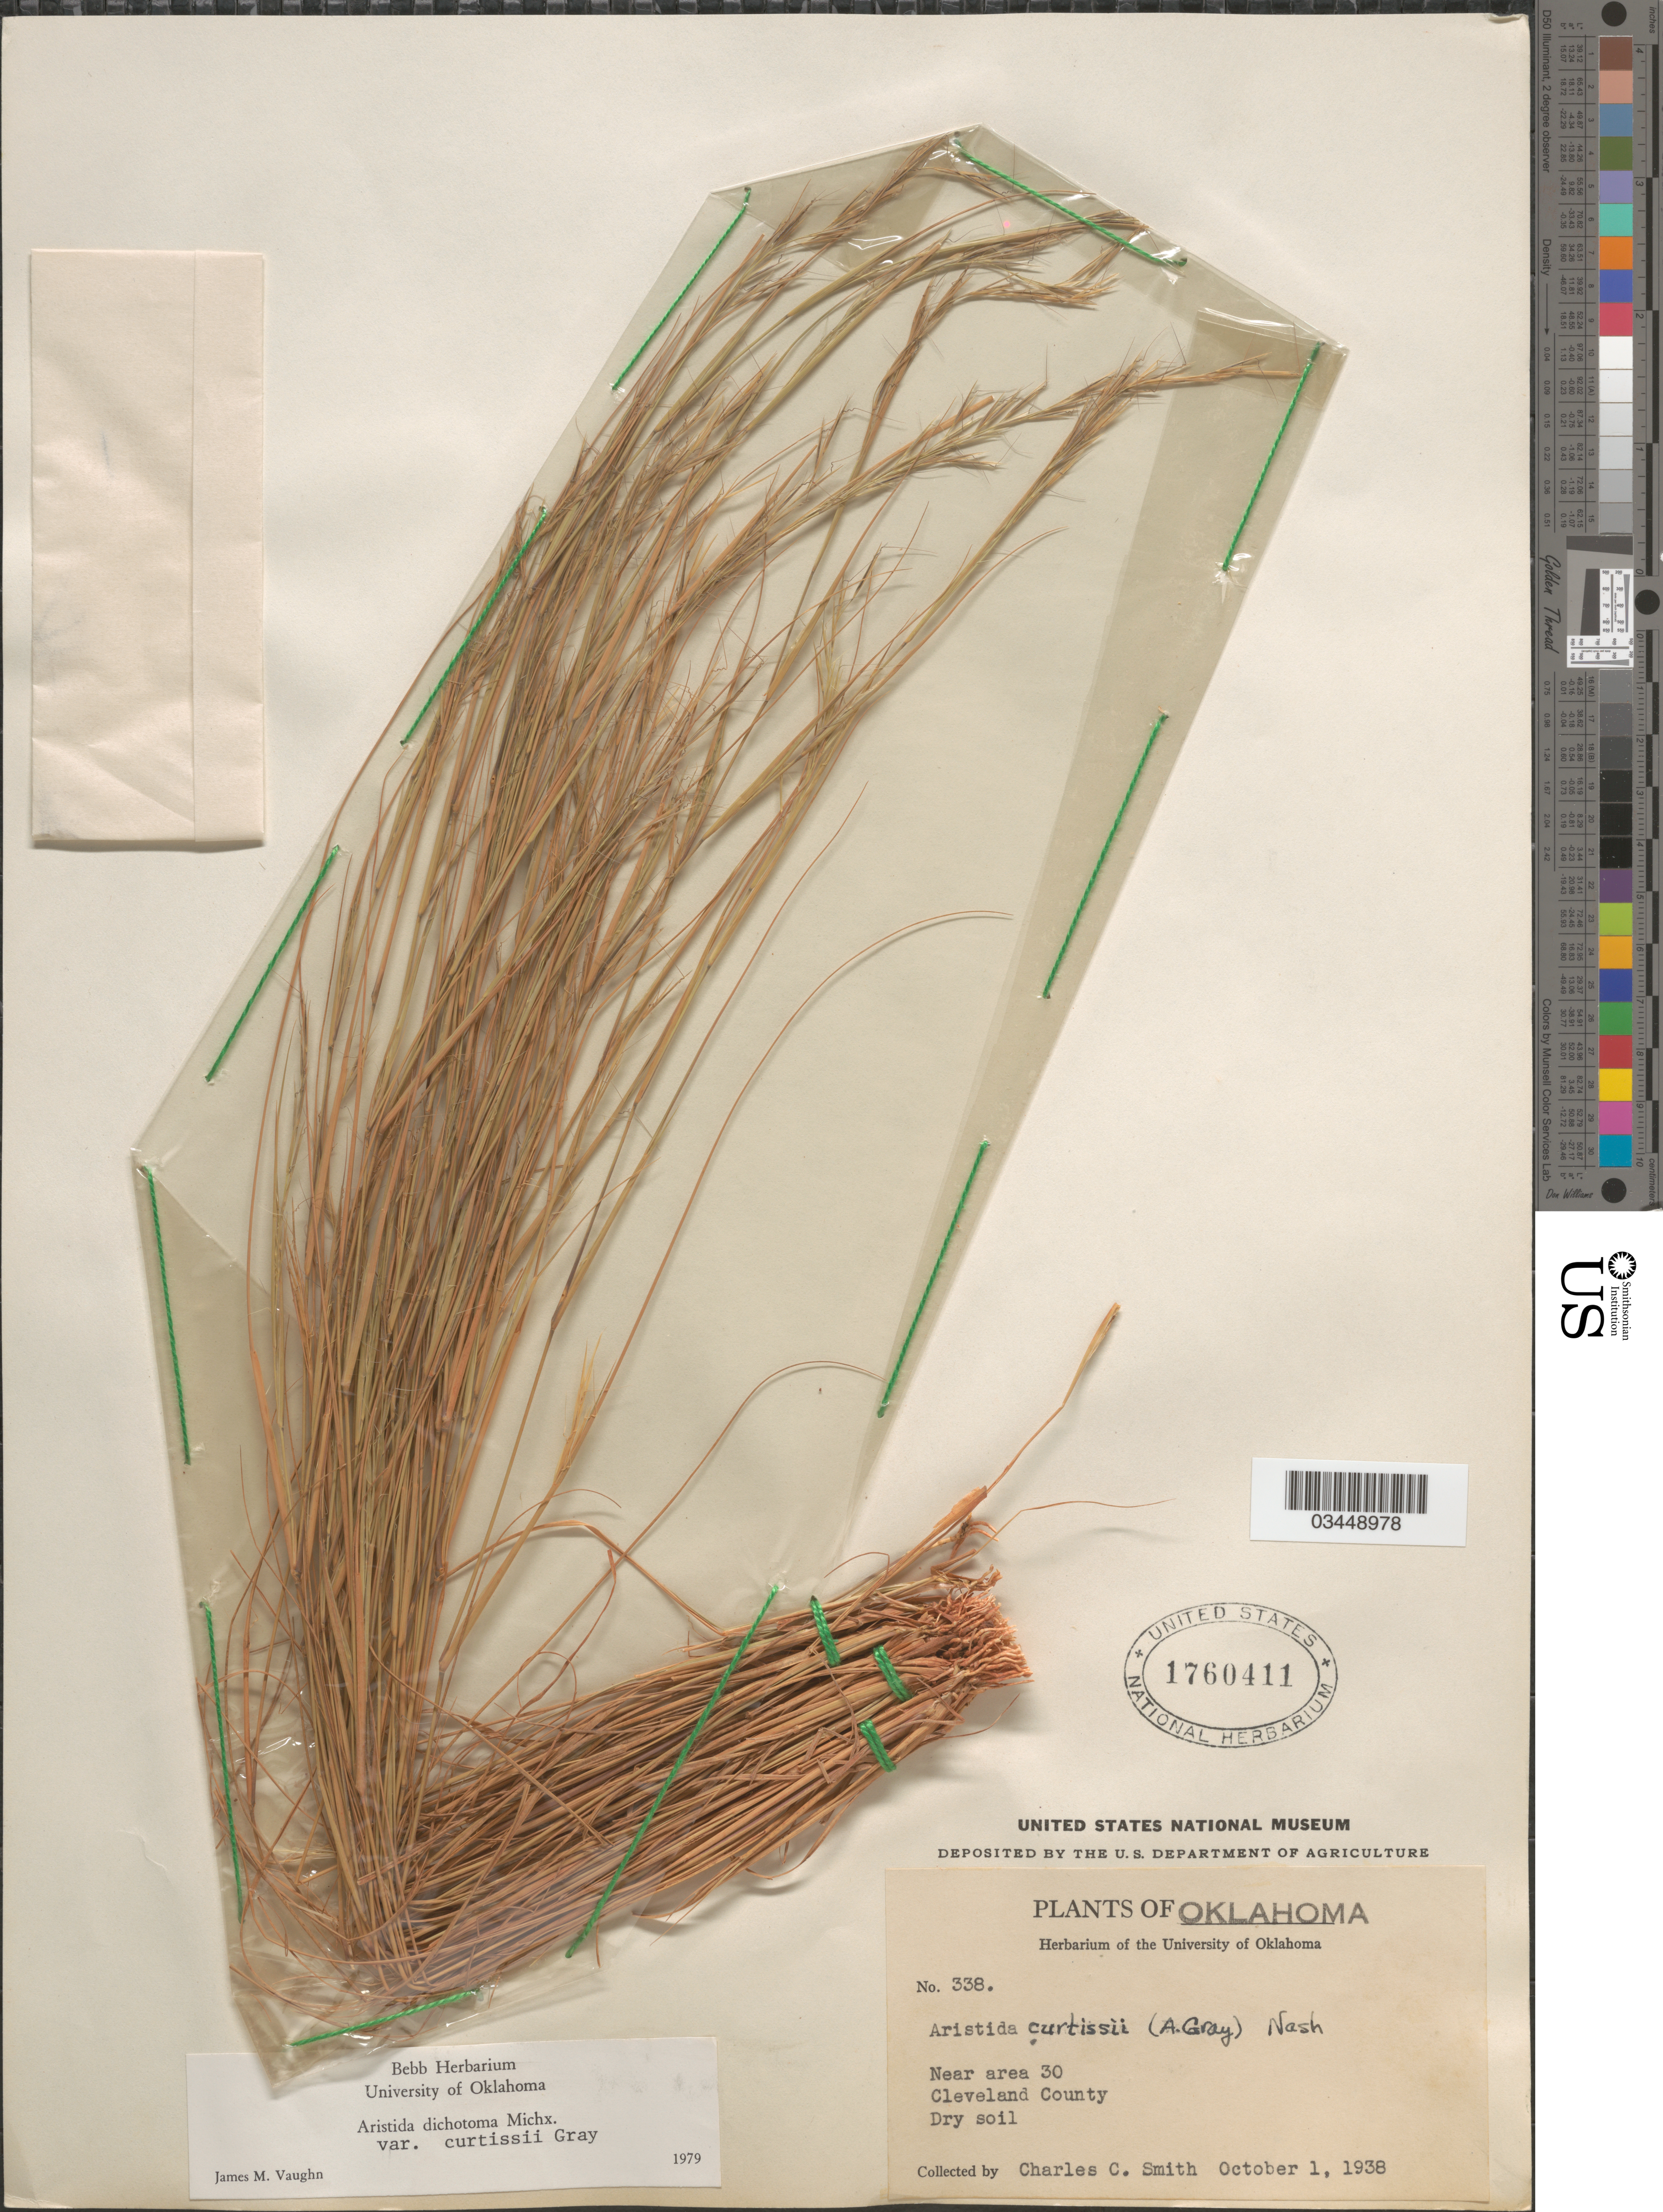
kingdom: Plantae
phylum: Tracheophyta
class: Liliopsida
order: Poales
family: Poaceae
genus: Aristida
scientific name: Aristida dichotoma var. curtisii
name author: A. Gray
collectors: Ch. C. Smith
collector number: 338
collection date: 1938-10-01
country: United States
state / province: Oklahoma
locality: Near area 30. Cleveland County.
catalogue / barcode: US 1760411